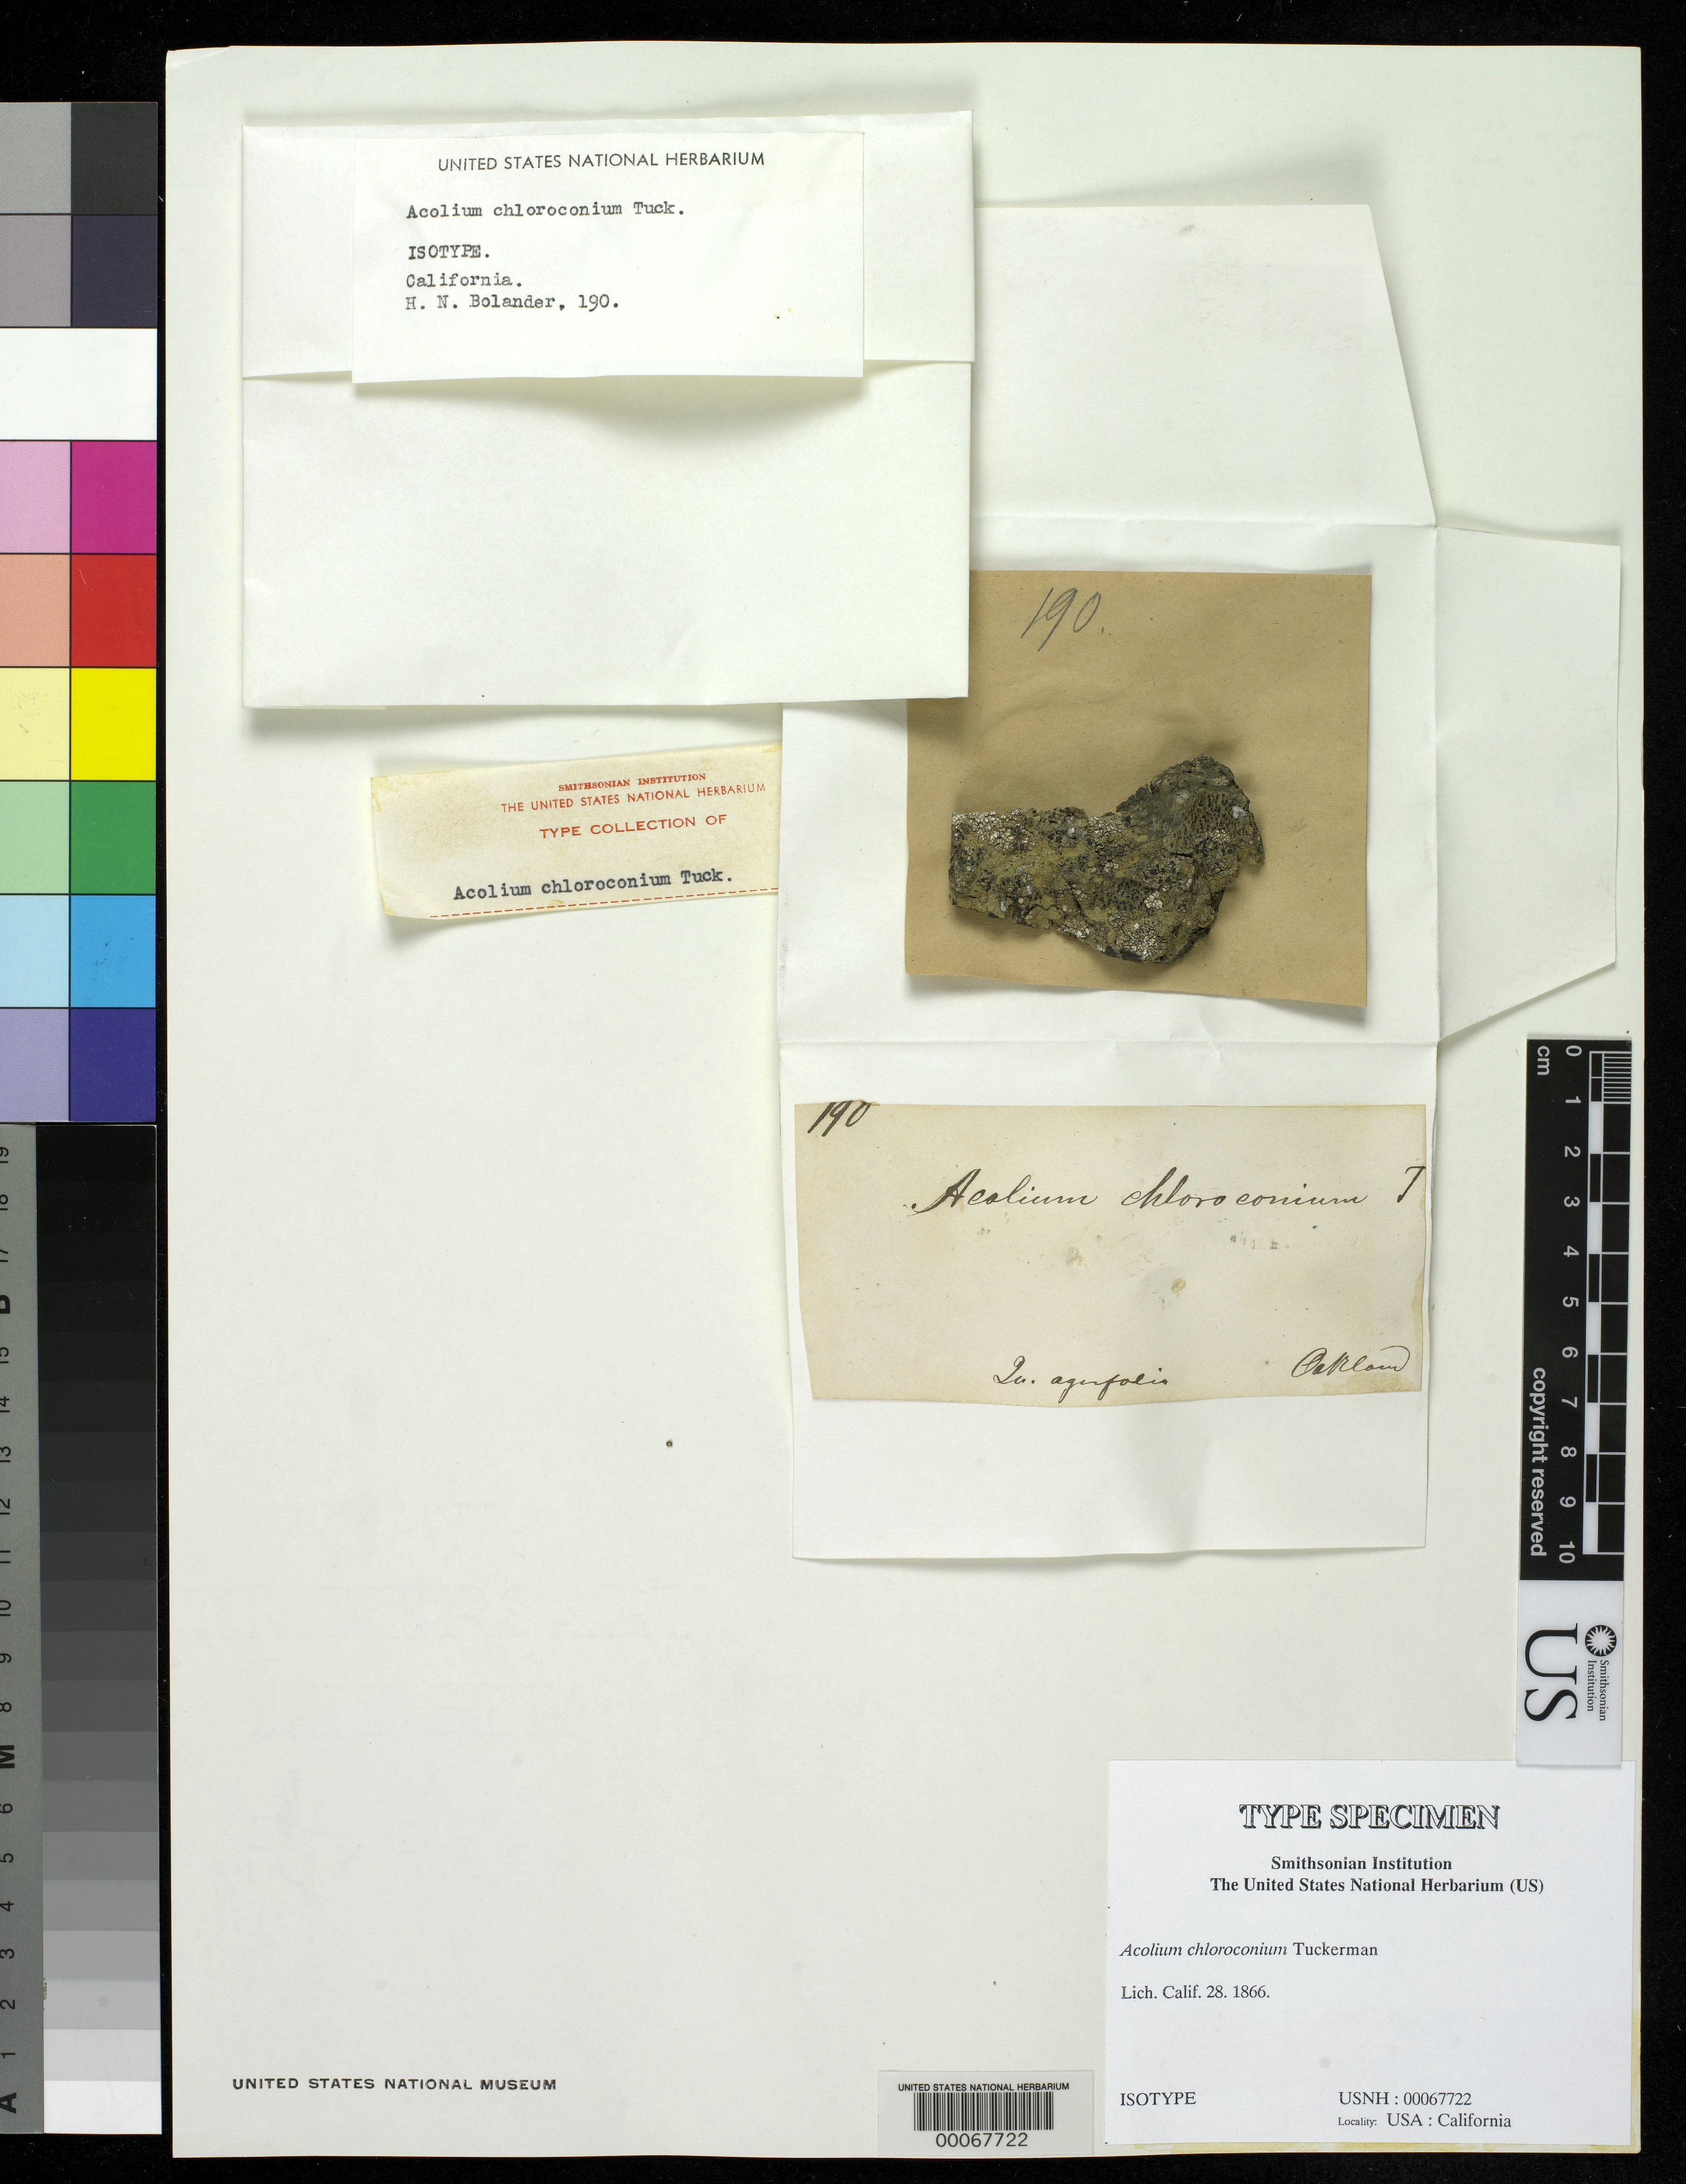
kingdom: Fungi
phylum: Ascomycota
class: Lecanoromycetes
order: Caliciales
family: Caliciaceae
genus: Acolium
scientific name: Acolium chloroconium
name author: Tuck.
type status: Isotype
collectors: H. Bolander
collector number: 190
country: United States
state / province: California